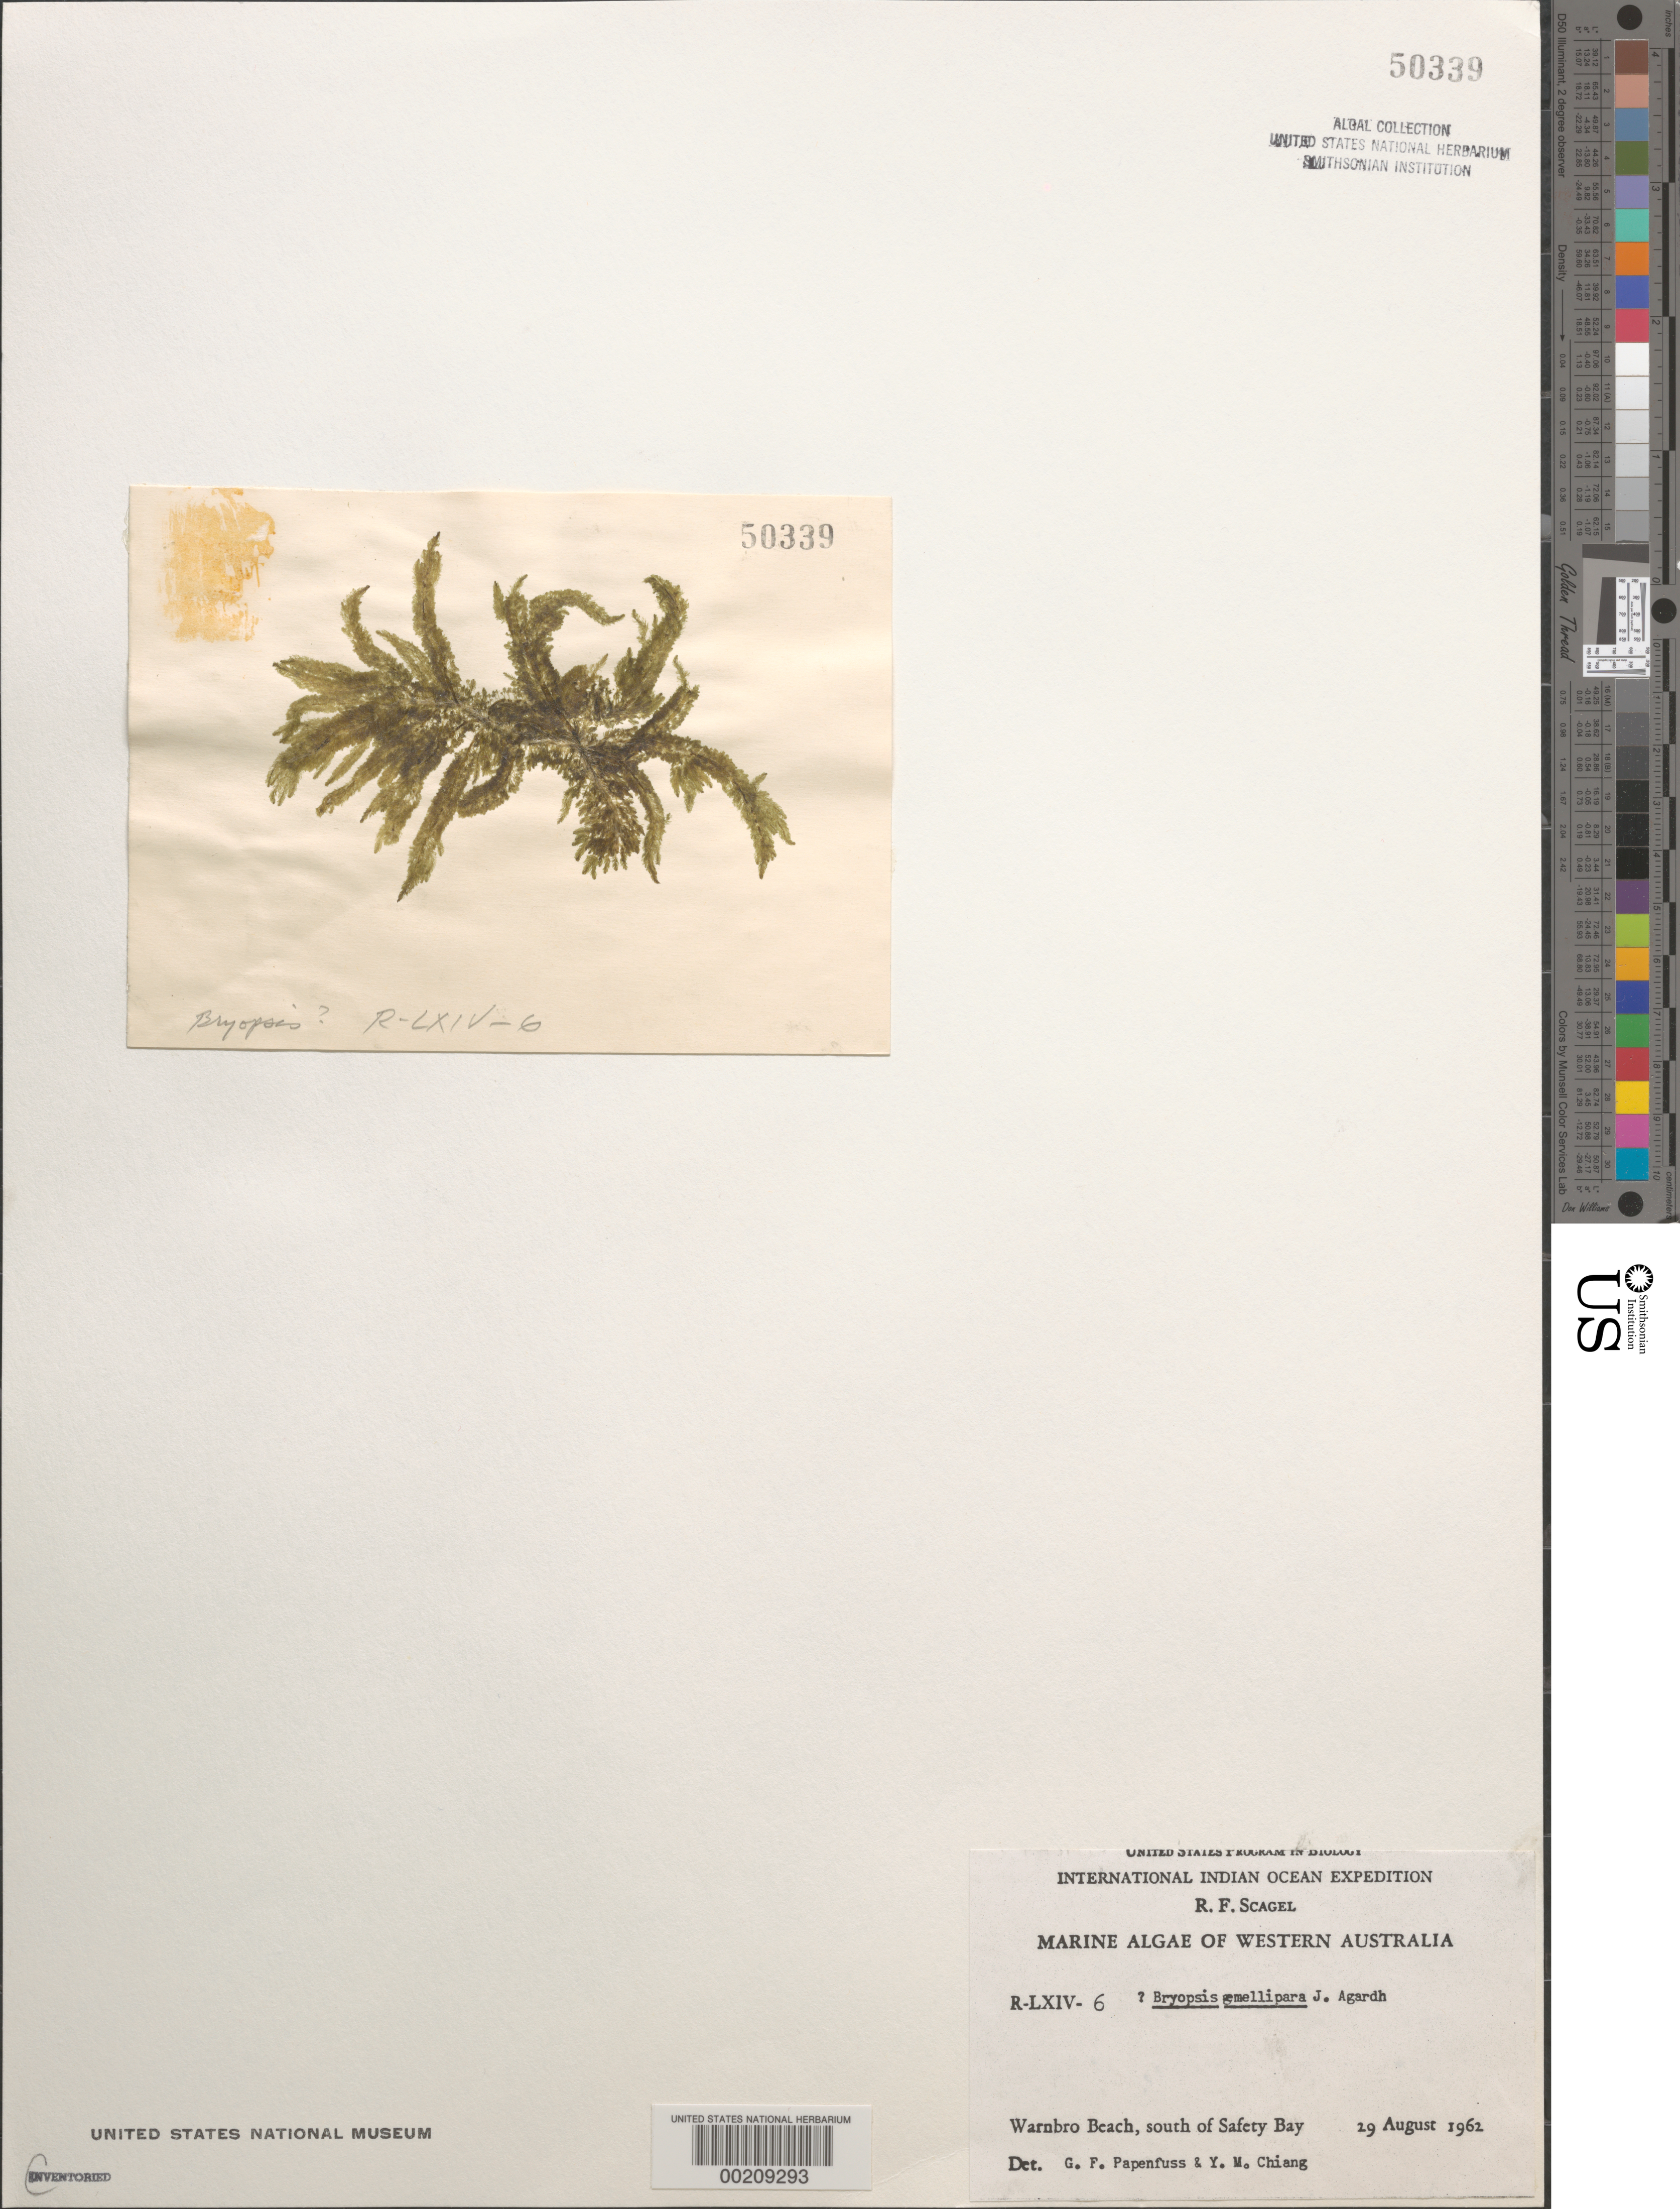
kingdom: Plantae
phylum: Chlorophyta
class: Ulvophyceae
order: Bryopsidales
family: Bryopsidaceae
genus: Bryopsis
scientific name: Bryopsis gemellipara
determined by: Papenfuss, G. F.; Chiang, Y. M.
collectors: R. F. Scagel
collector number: R-LXIV-6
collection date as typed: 29 Aug 1962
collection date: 1962-08-29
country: Australia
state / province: Western Australia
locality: Warnbro south of Safety Bay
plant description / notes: International Indian Ocean Expedition, 1962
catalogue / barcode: US 50339